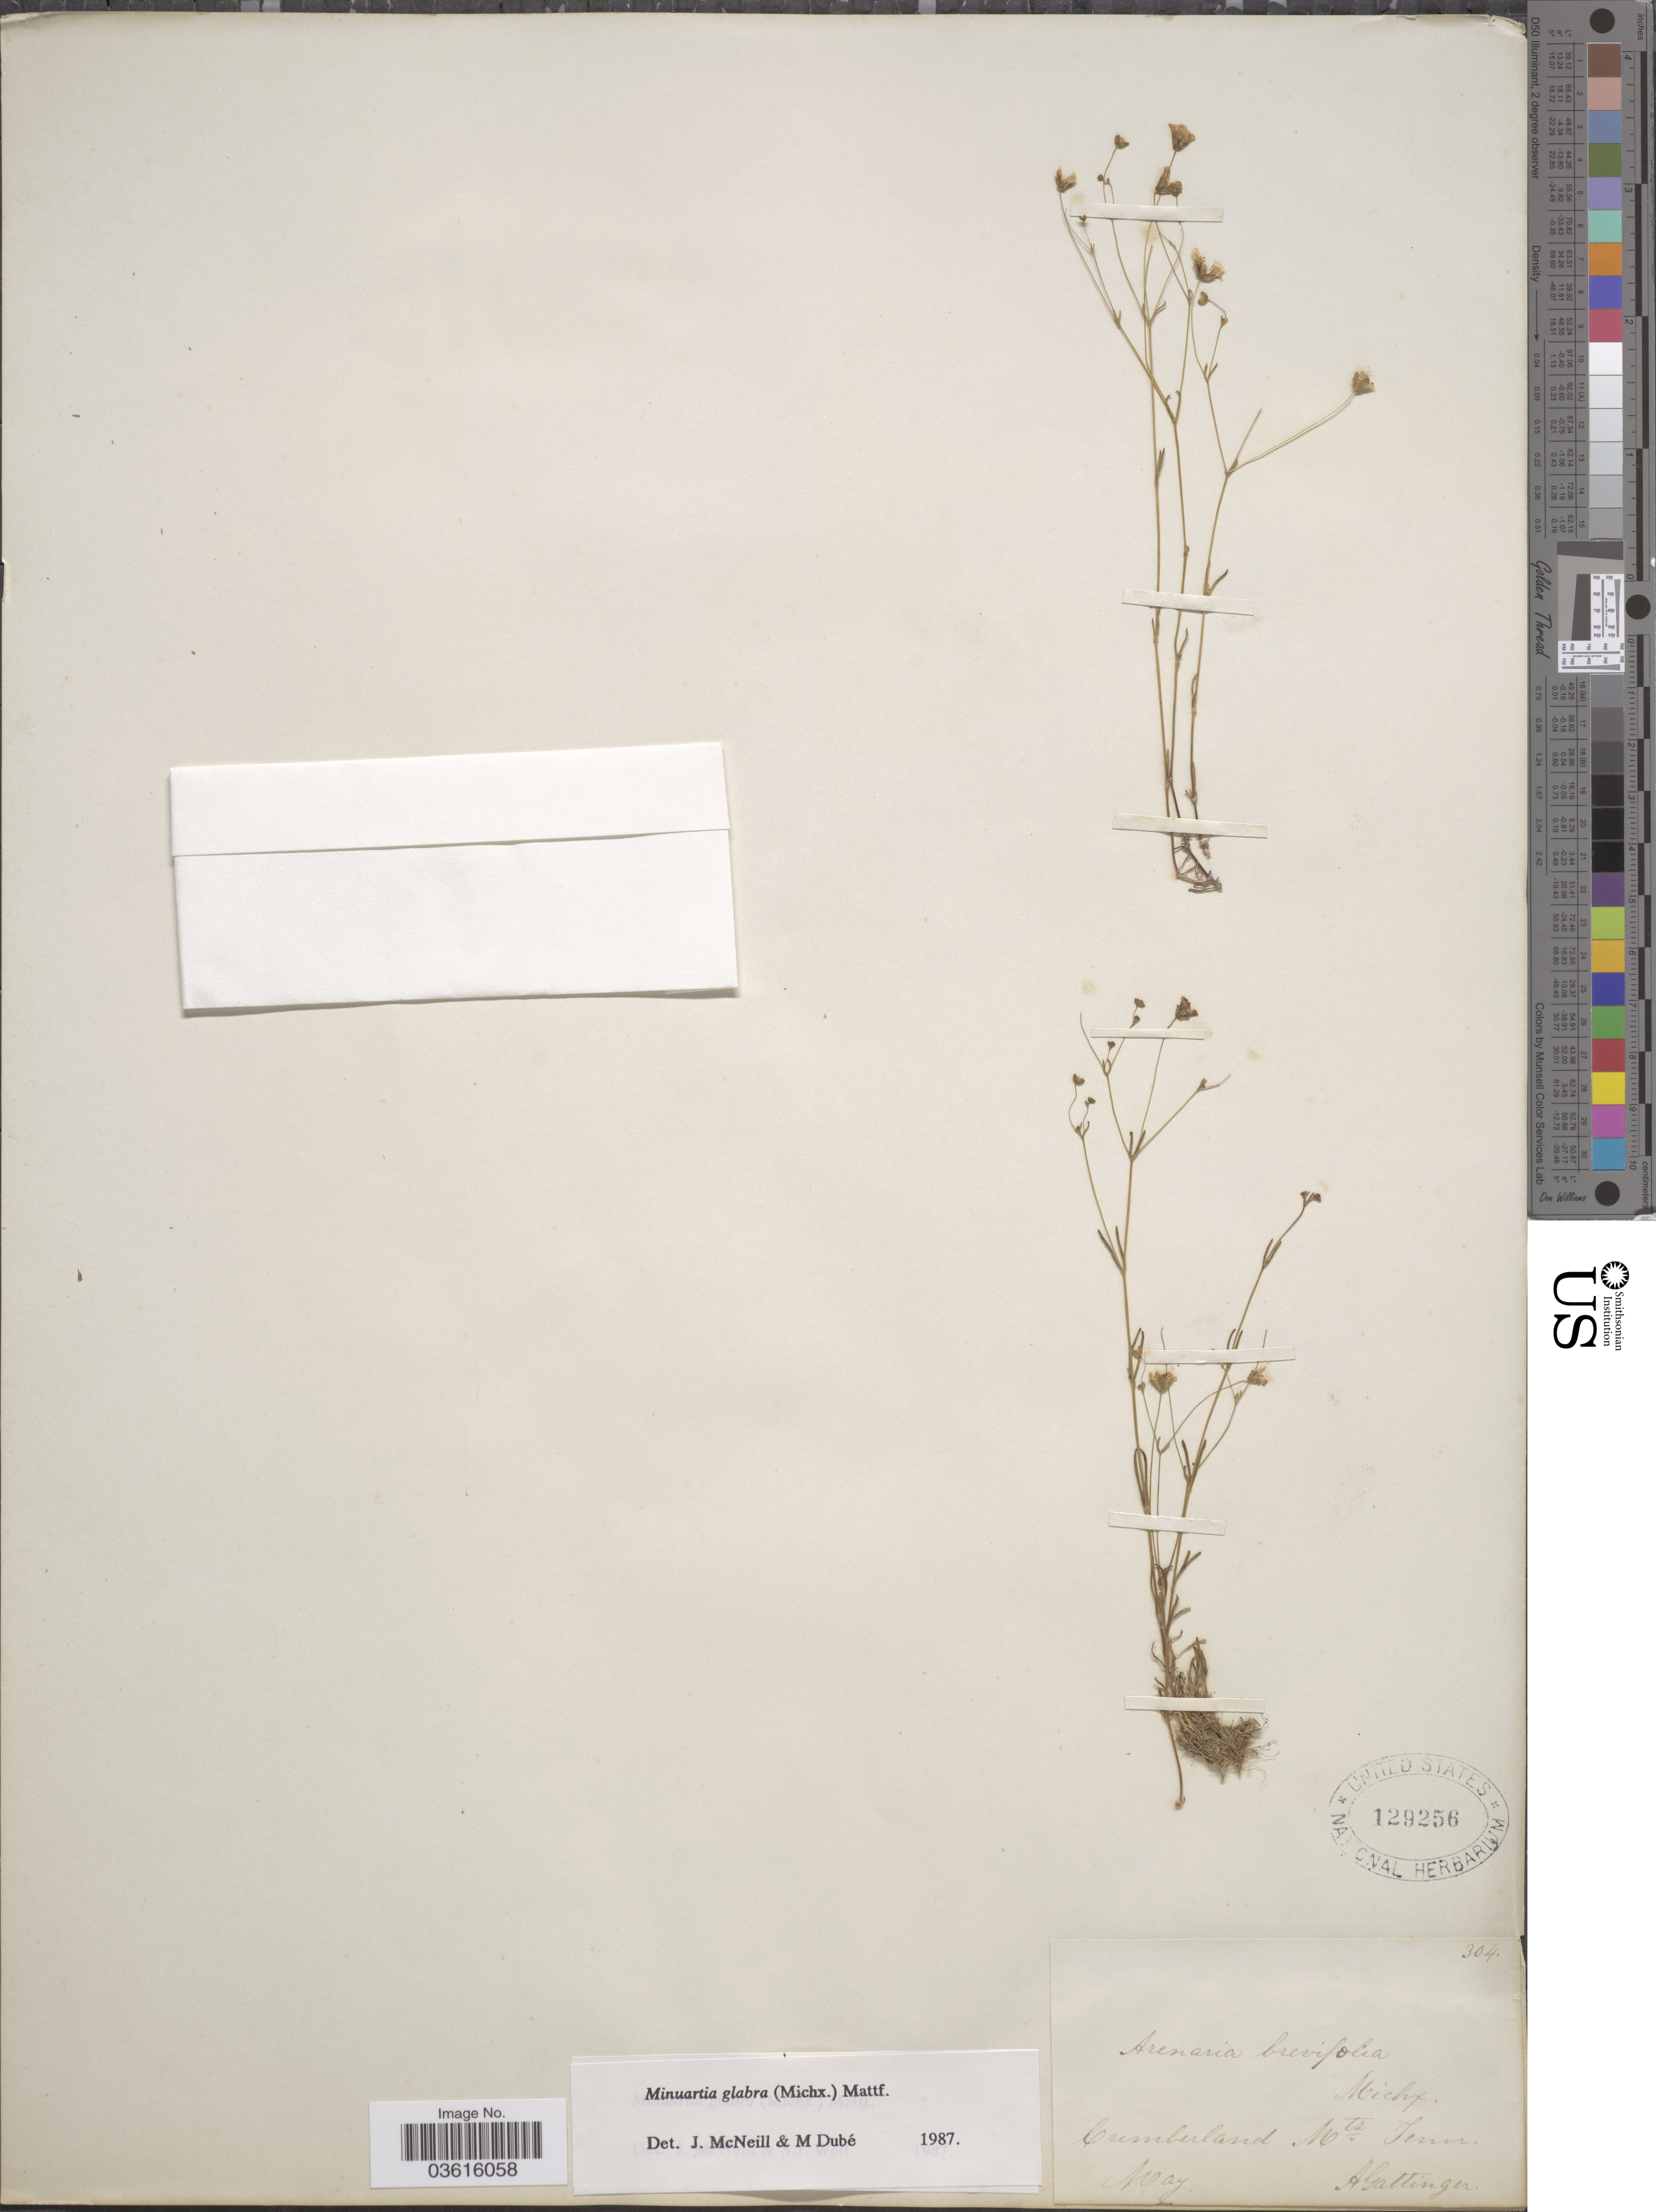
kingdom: Plantae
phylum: Tracheophyta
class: Magnoliopsida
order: Caryophyllales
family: Caryophyllaceae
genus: Minuartia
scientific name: Minuartia glabra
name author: (Michx.) Mattf.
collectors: A. Gattinger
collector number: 304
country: United States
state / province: Tennessee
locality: Cumberland Mts.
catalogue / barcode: US 129256